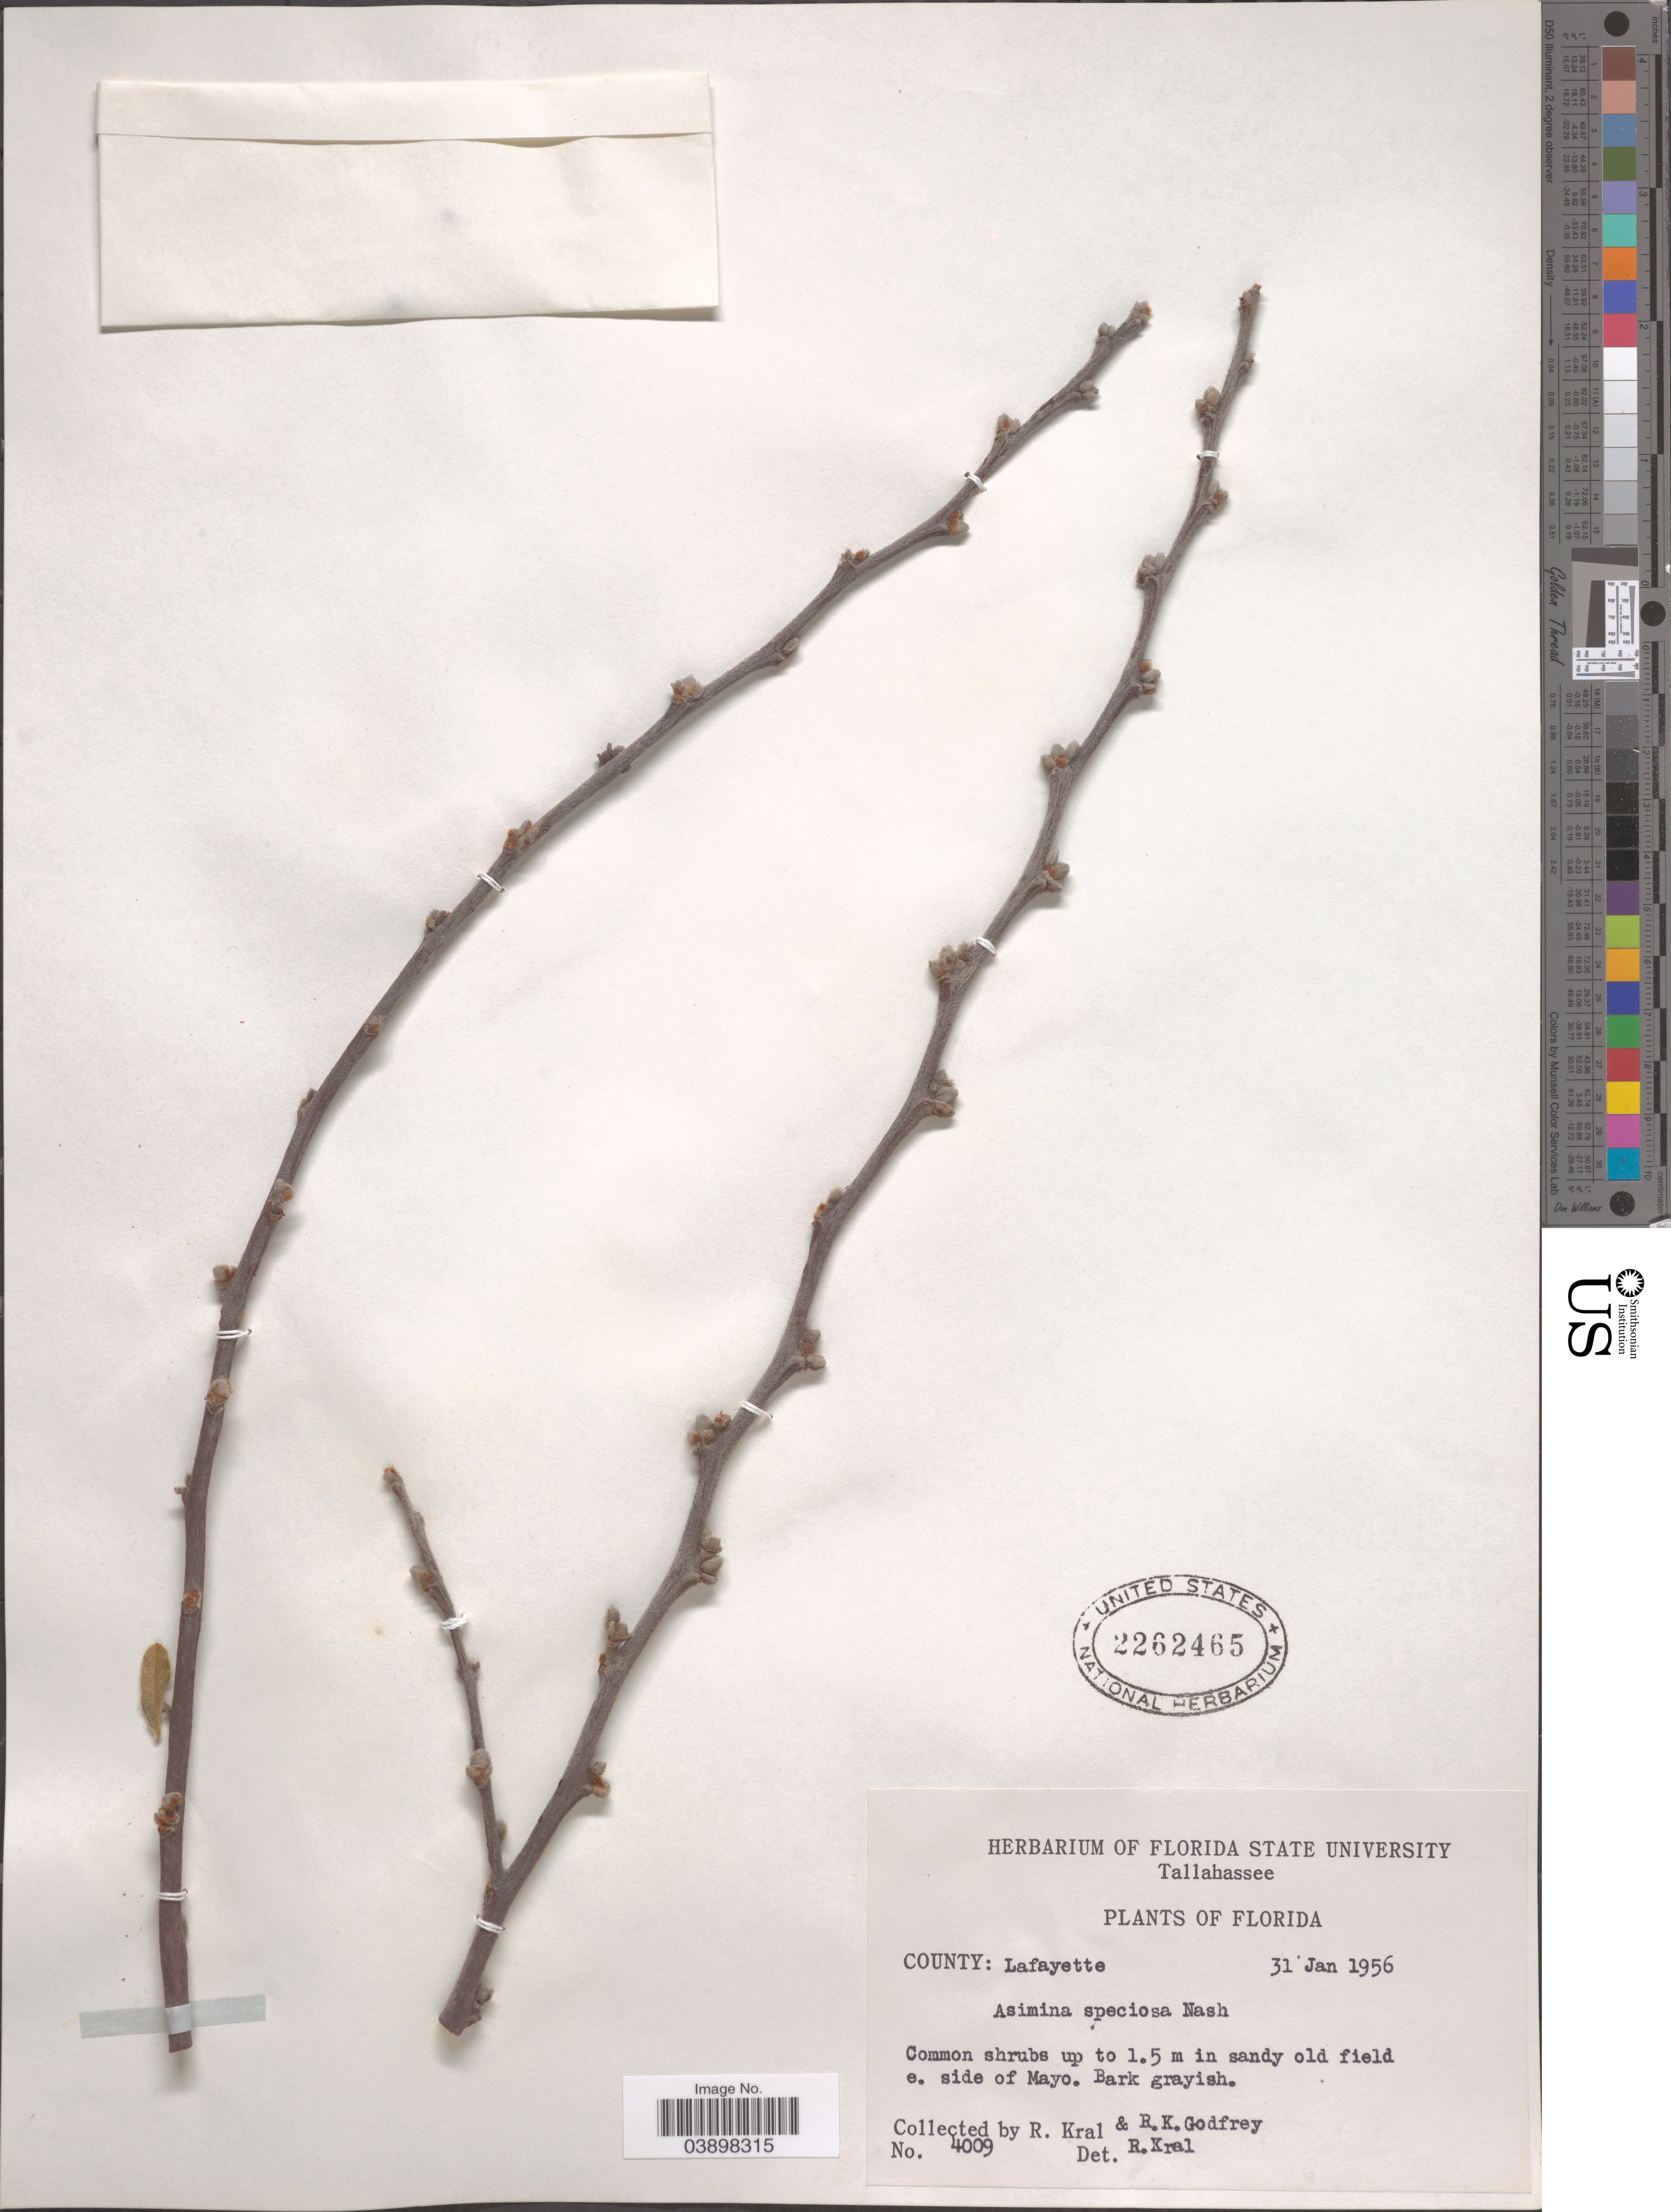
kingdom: Plantae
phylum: Tracheophyta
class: Magnoliopsida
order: Magnoliales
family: Annonaceae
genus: Asimina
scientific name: Asimina speciosa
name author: Nash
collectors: R. Kral & R. K. Godfrey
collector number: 4009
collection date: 1956-01-31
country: United States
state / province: Florida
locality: County: Lafayette. Sandy old field e. side of Mayo.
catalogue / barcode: US 2262465